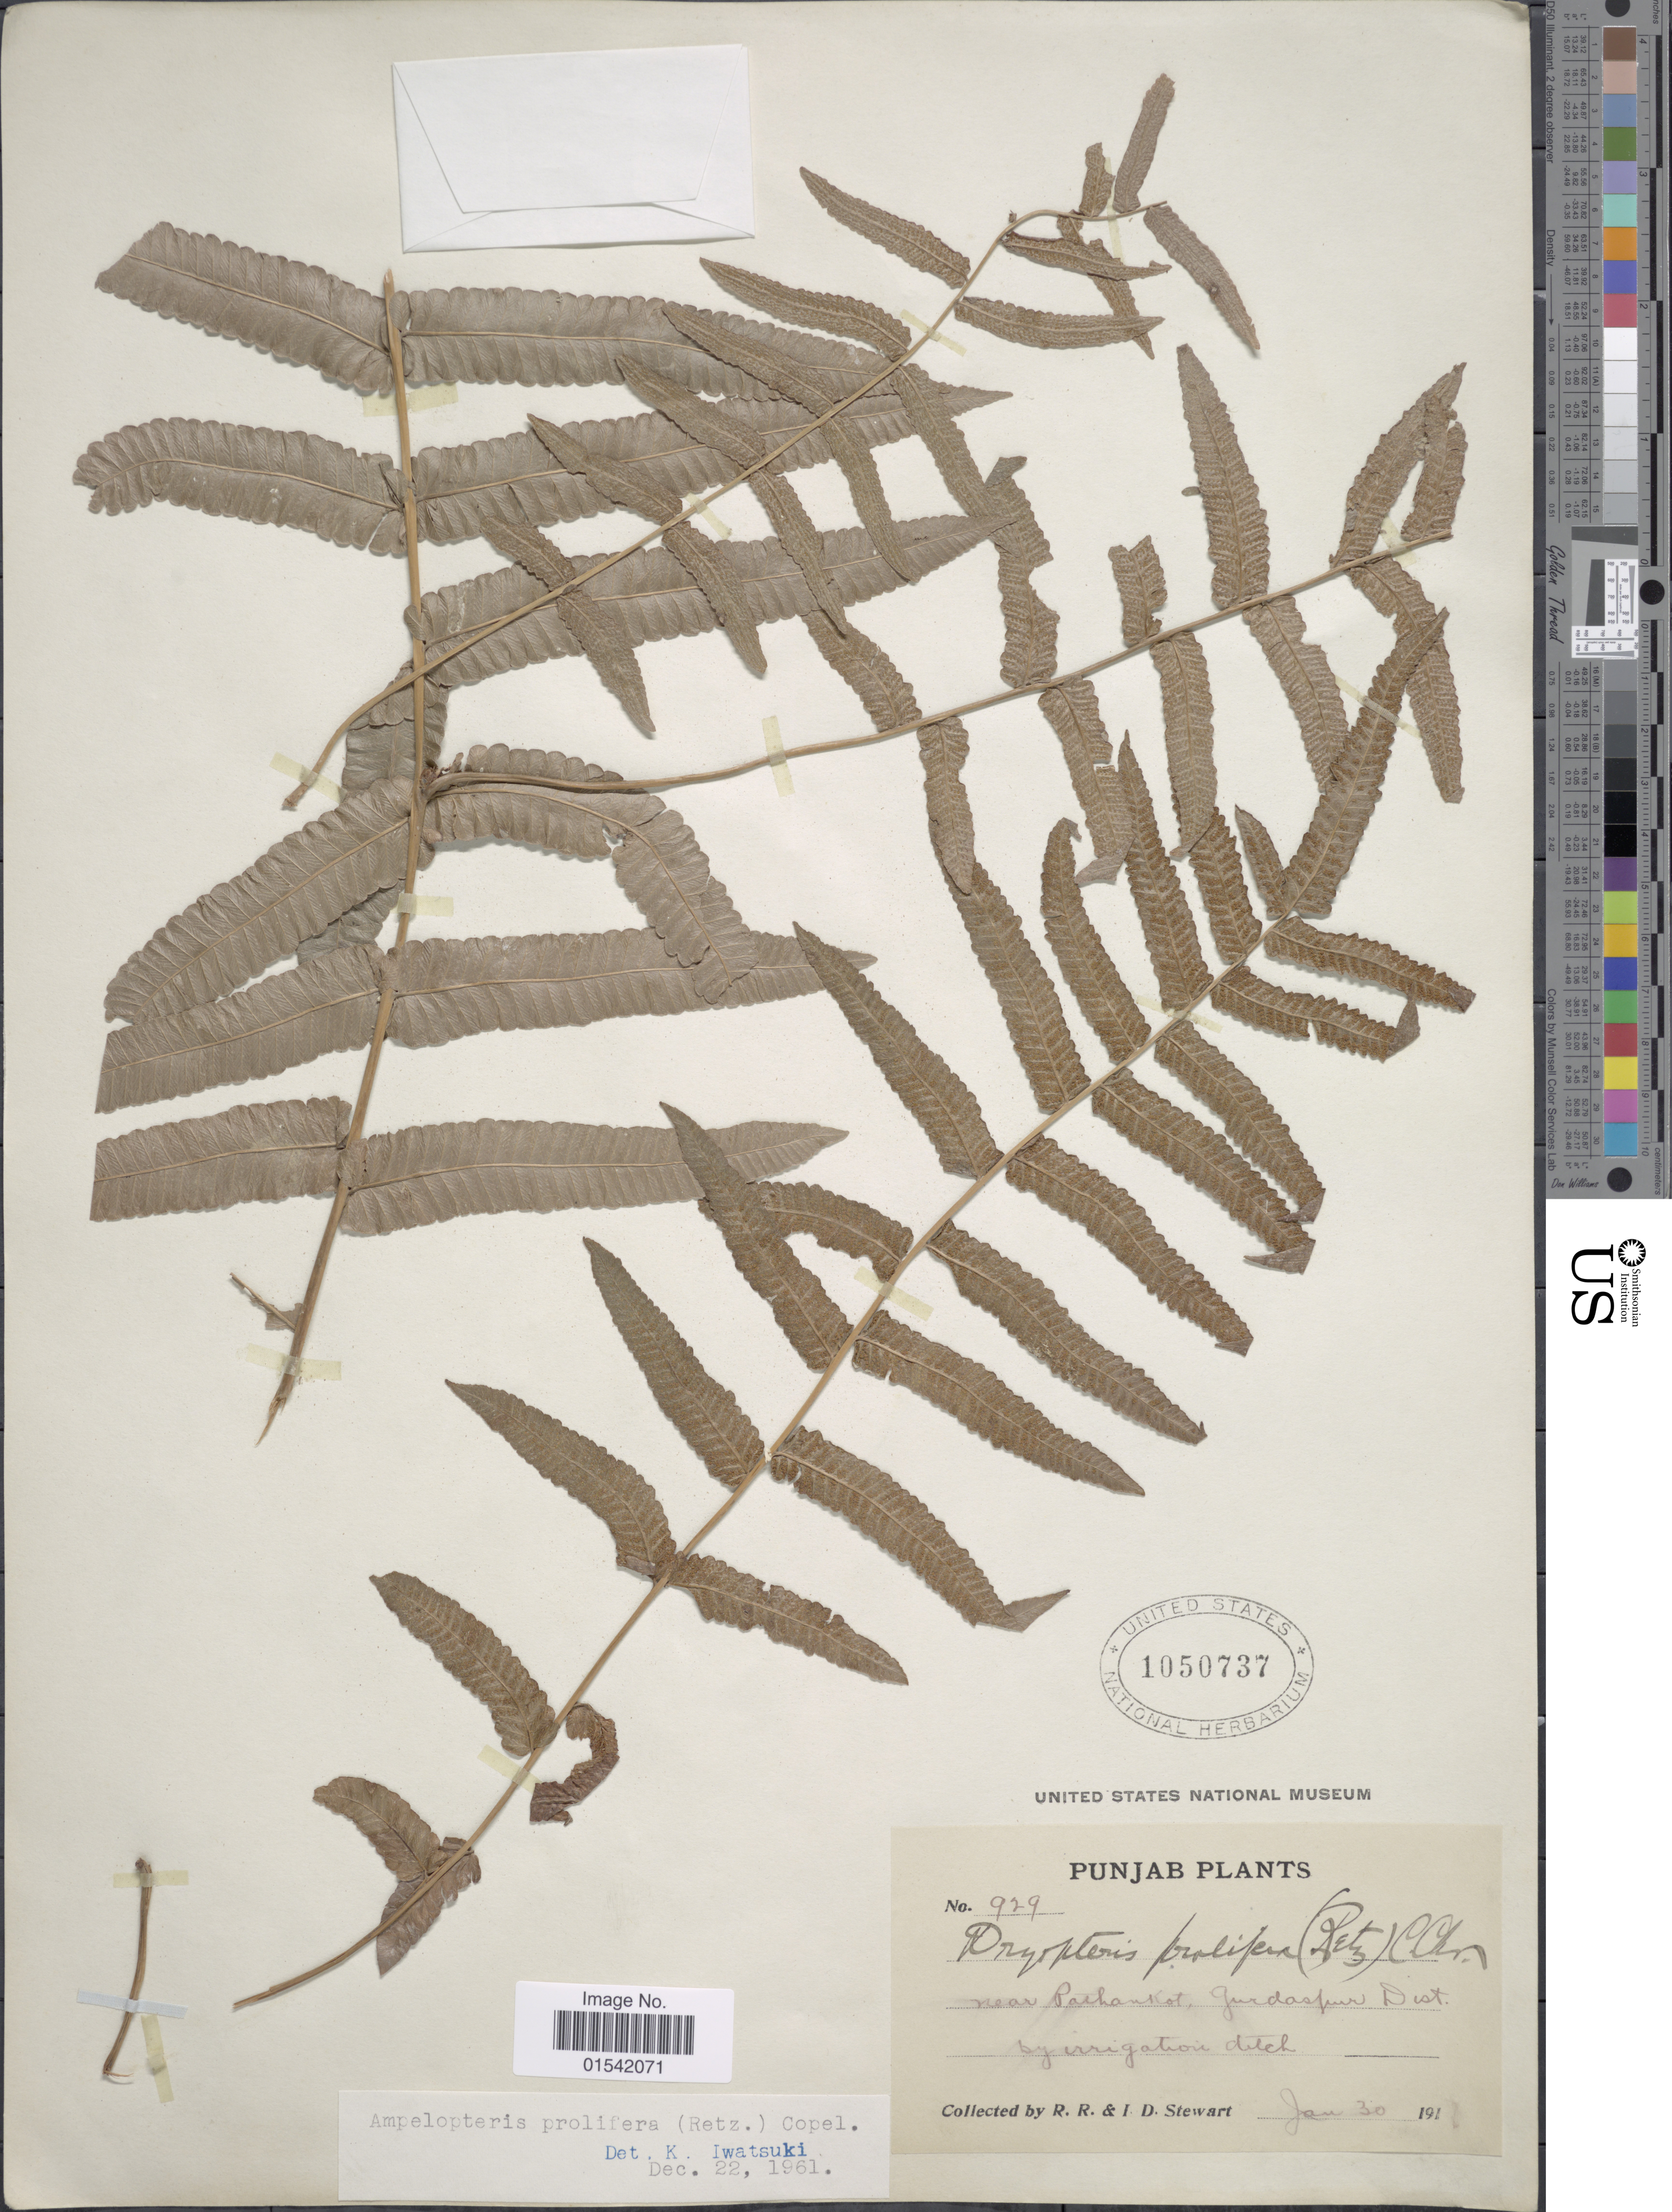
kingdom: Plantae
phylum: Tracheophyta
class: Polypodiopsida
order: Polypodiales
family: Thelypteridaceae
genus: Ampelopteris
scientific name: Ampelopteris prolifera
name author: (Retz.) Copel.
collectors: R. R. Stewart & I. Stewart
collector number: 929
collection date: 1916-01-30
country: India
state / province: Punjab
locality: Near Pathankot, Gurdaspur Dist.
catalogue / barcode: US 1050737